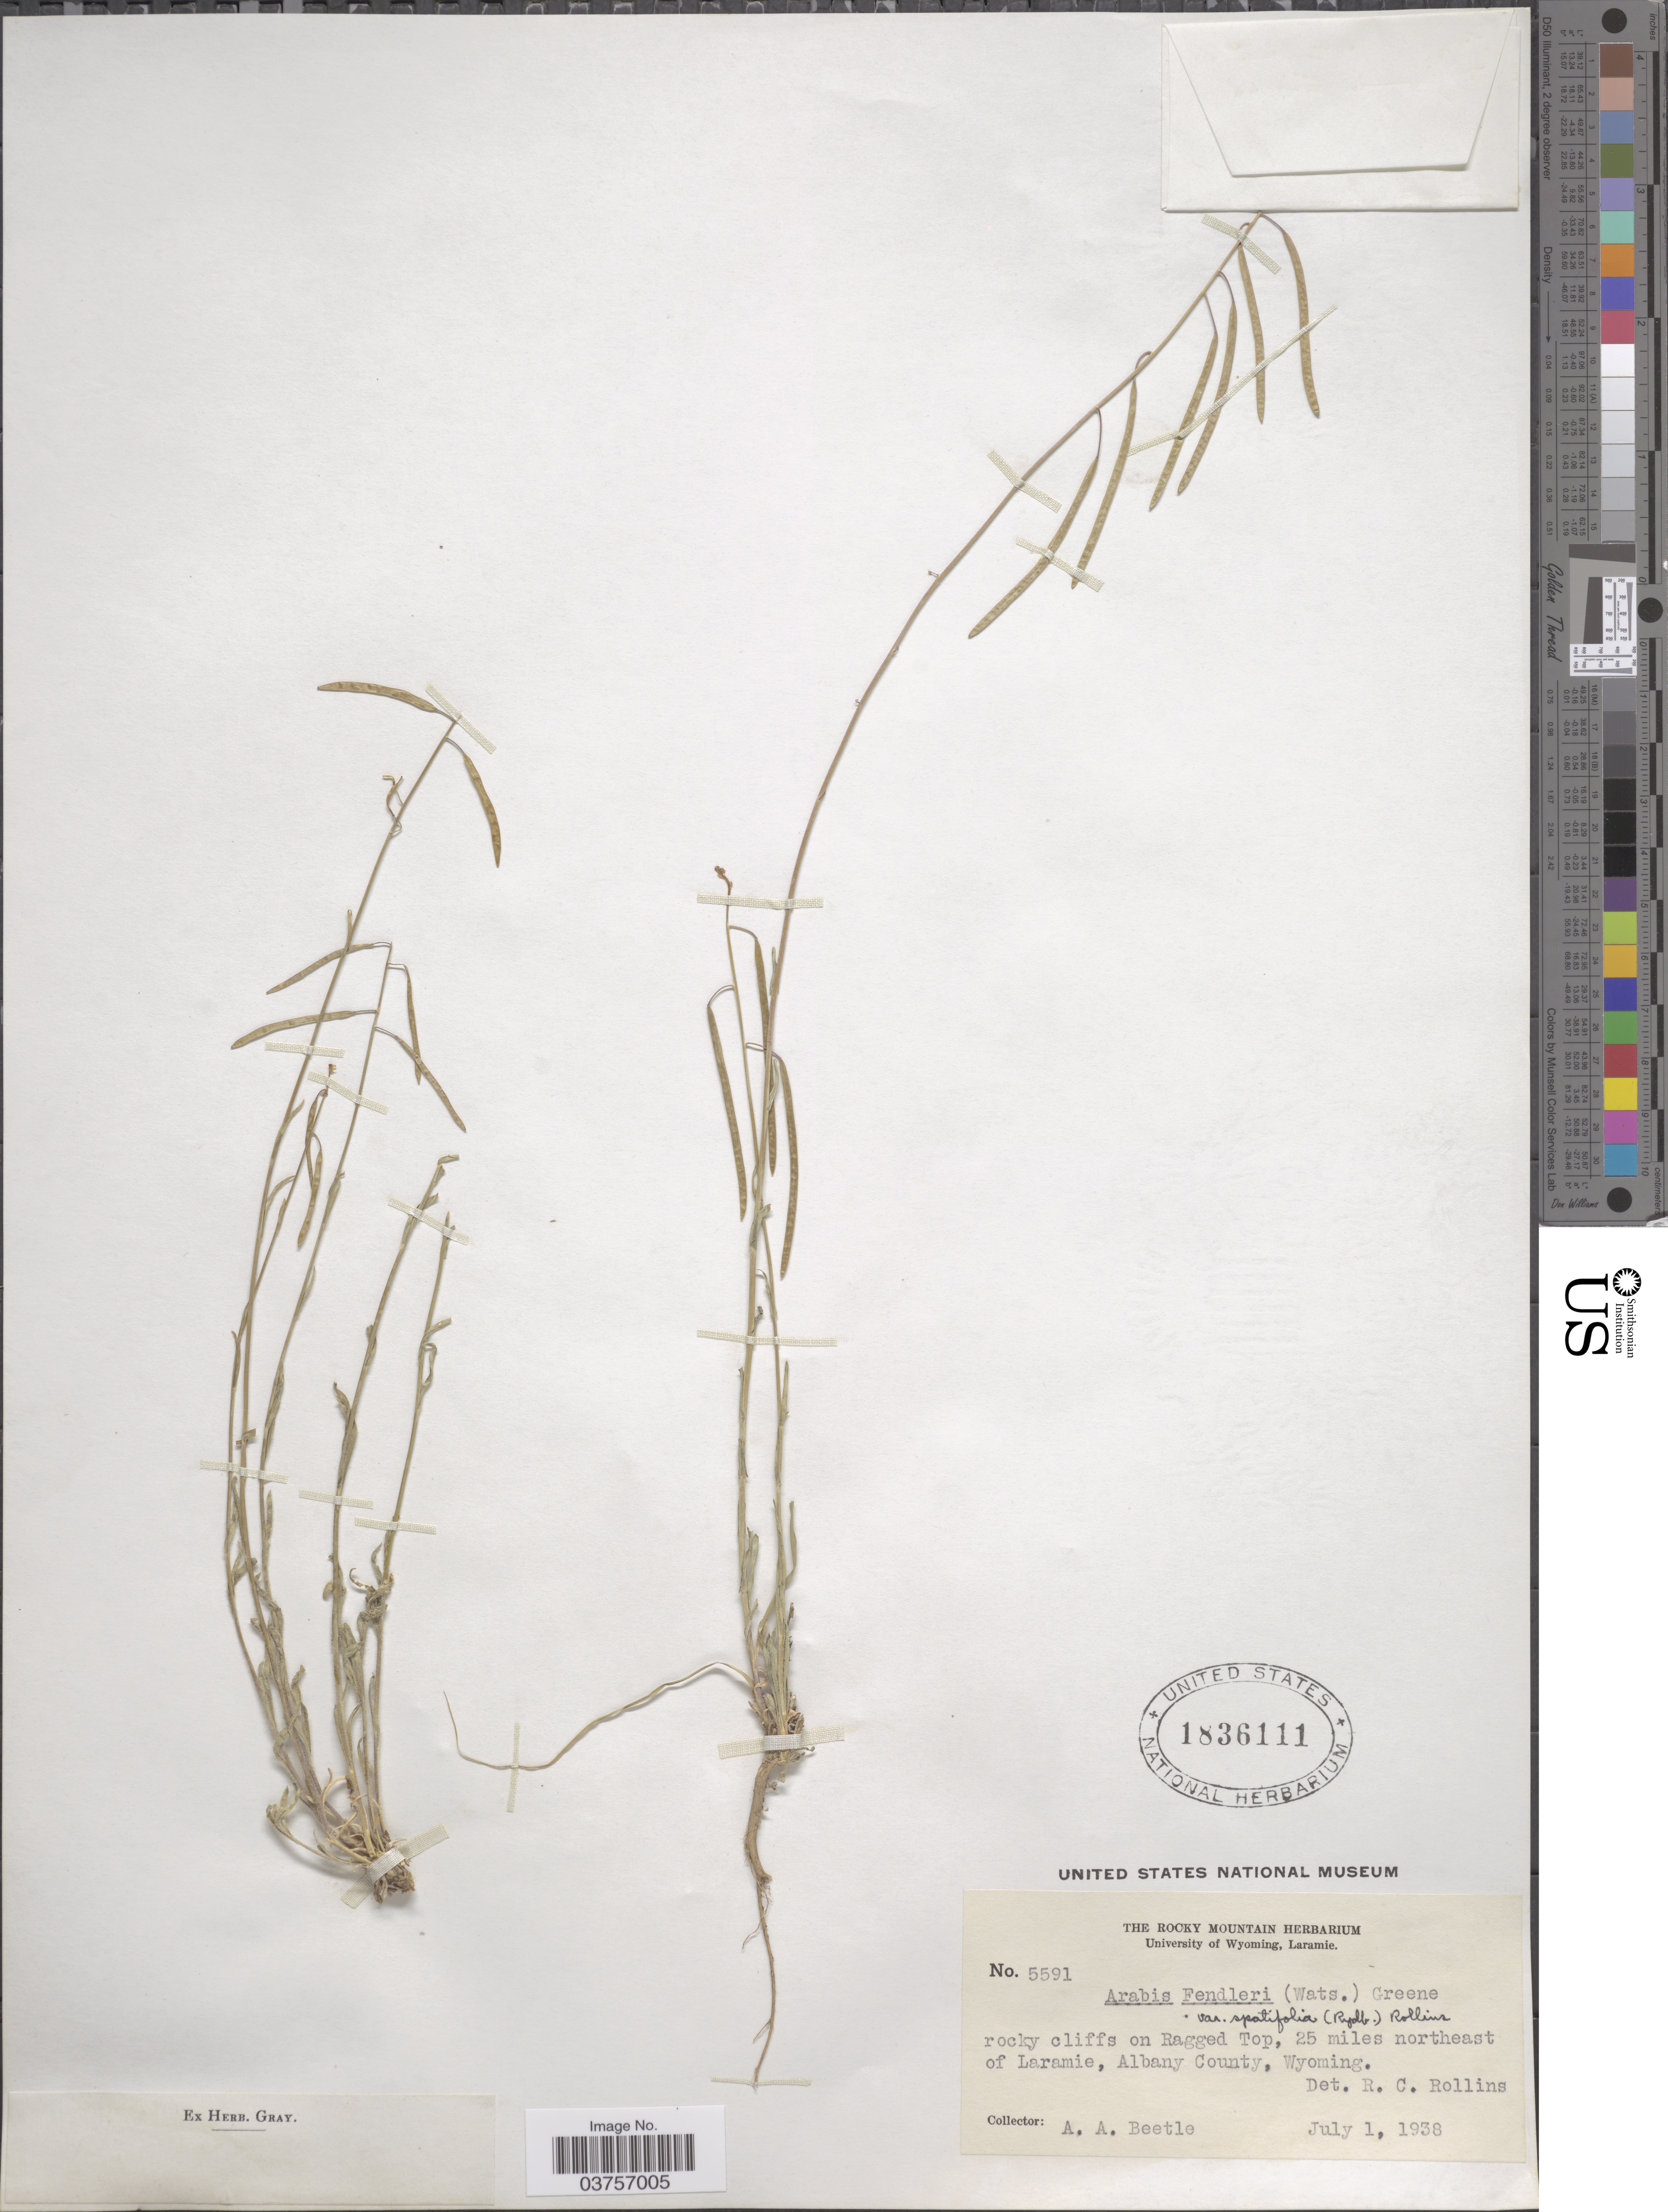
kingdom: Plantae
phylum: Tracheophyta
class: Magnoliopsida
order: Brassicales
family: Brassicaceae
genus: Arabis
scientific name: Arabis fendleri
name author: (S. Watson) Greene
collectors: A. A. Beetle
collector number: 5591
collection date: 1938-07-01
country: United States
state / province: Wyoming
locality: Rocky cliffs on Ragged Top, 25 miles northeast of Laramie, Albany County.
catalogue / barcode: US 1836111